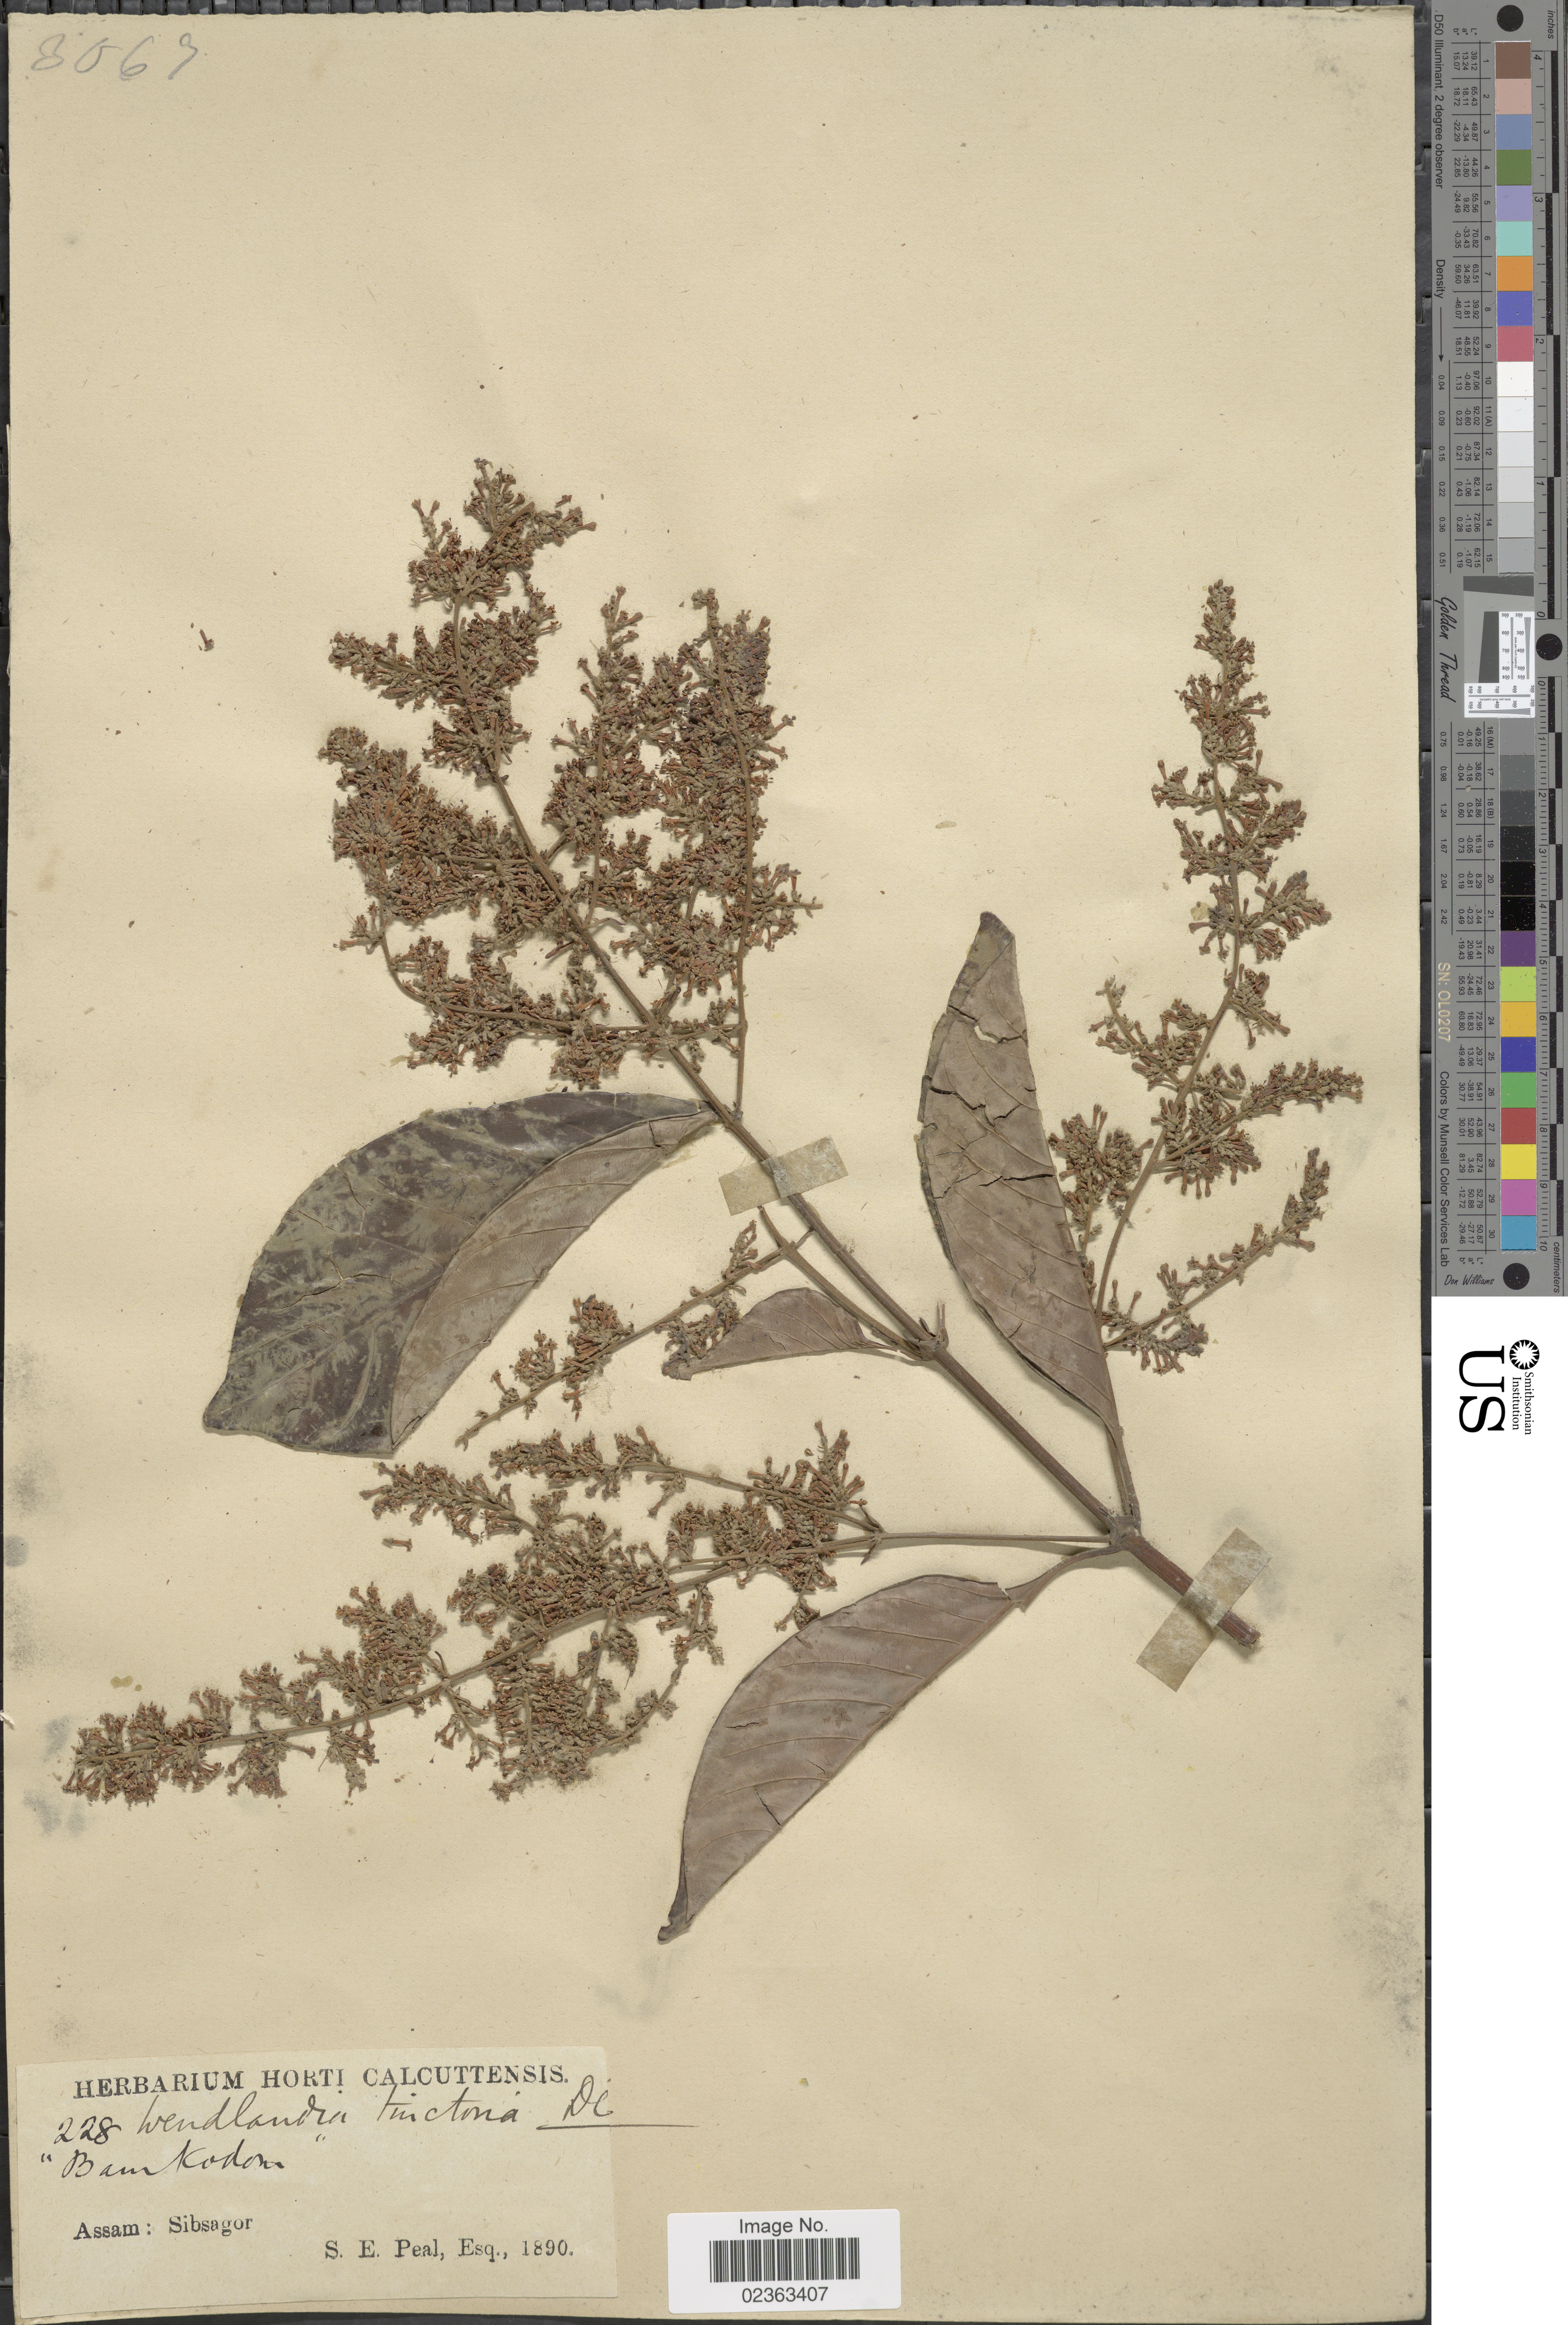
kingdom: Plantae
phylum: Tracheophyta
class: Magnoliopsida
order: Gentianales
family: Rubiaceae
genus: Wendlandia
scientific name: Wendlandia tinctoria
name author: DC.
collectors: S. Peal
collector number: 228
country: India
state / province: Assam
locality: Sibsagor